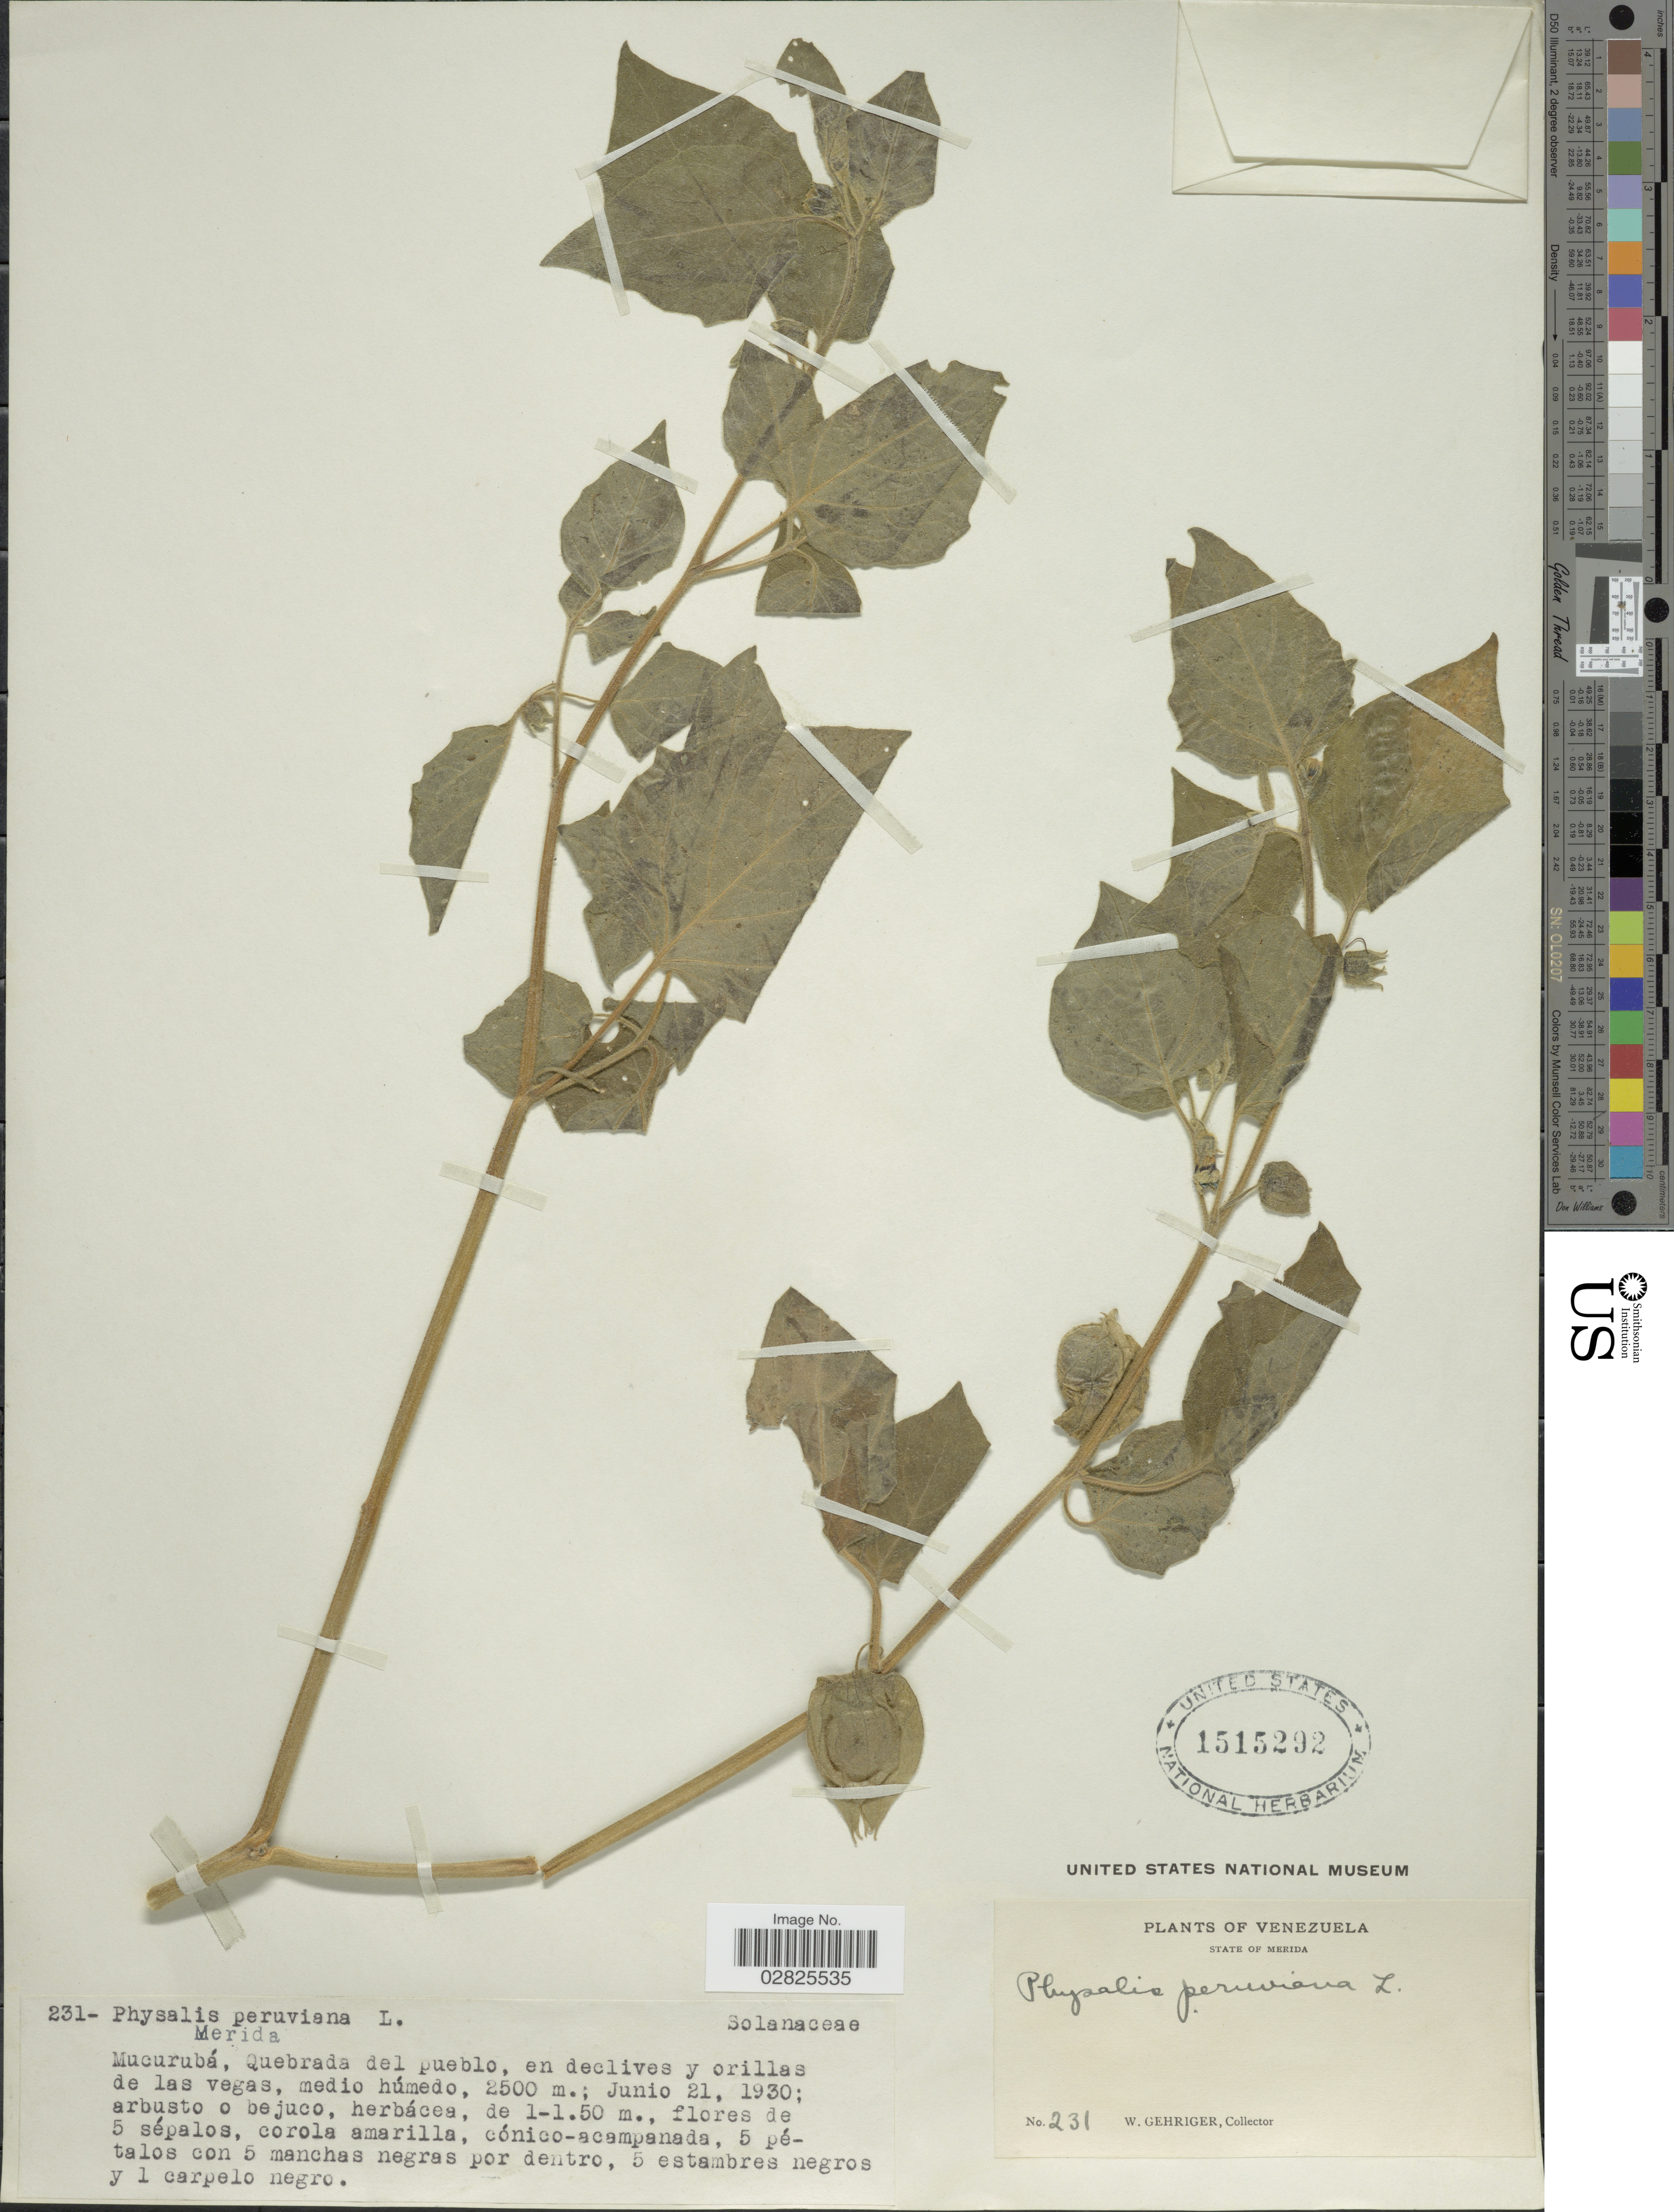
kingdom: Plantae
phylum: Tracheophyta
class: Magnoliopsida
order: Solanales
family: Solanaceae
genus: Physalis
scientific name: Physalis peruviana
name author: L.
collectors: W. Gehriger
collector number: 231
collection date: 1930-06-21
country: Venezuela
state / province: Mérida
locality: Mucurubá, Quebrada del pueblo, en declives y orillas de las vegas, medio húmedo.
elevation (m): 2500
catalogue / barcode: US 1515292